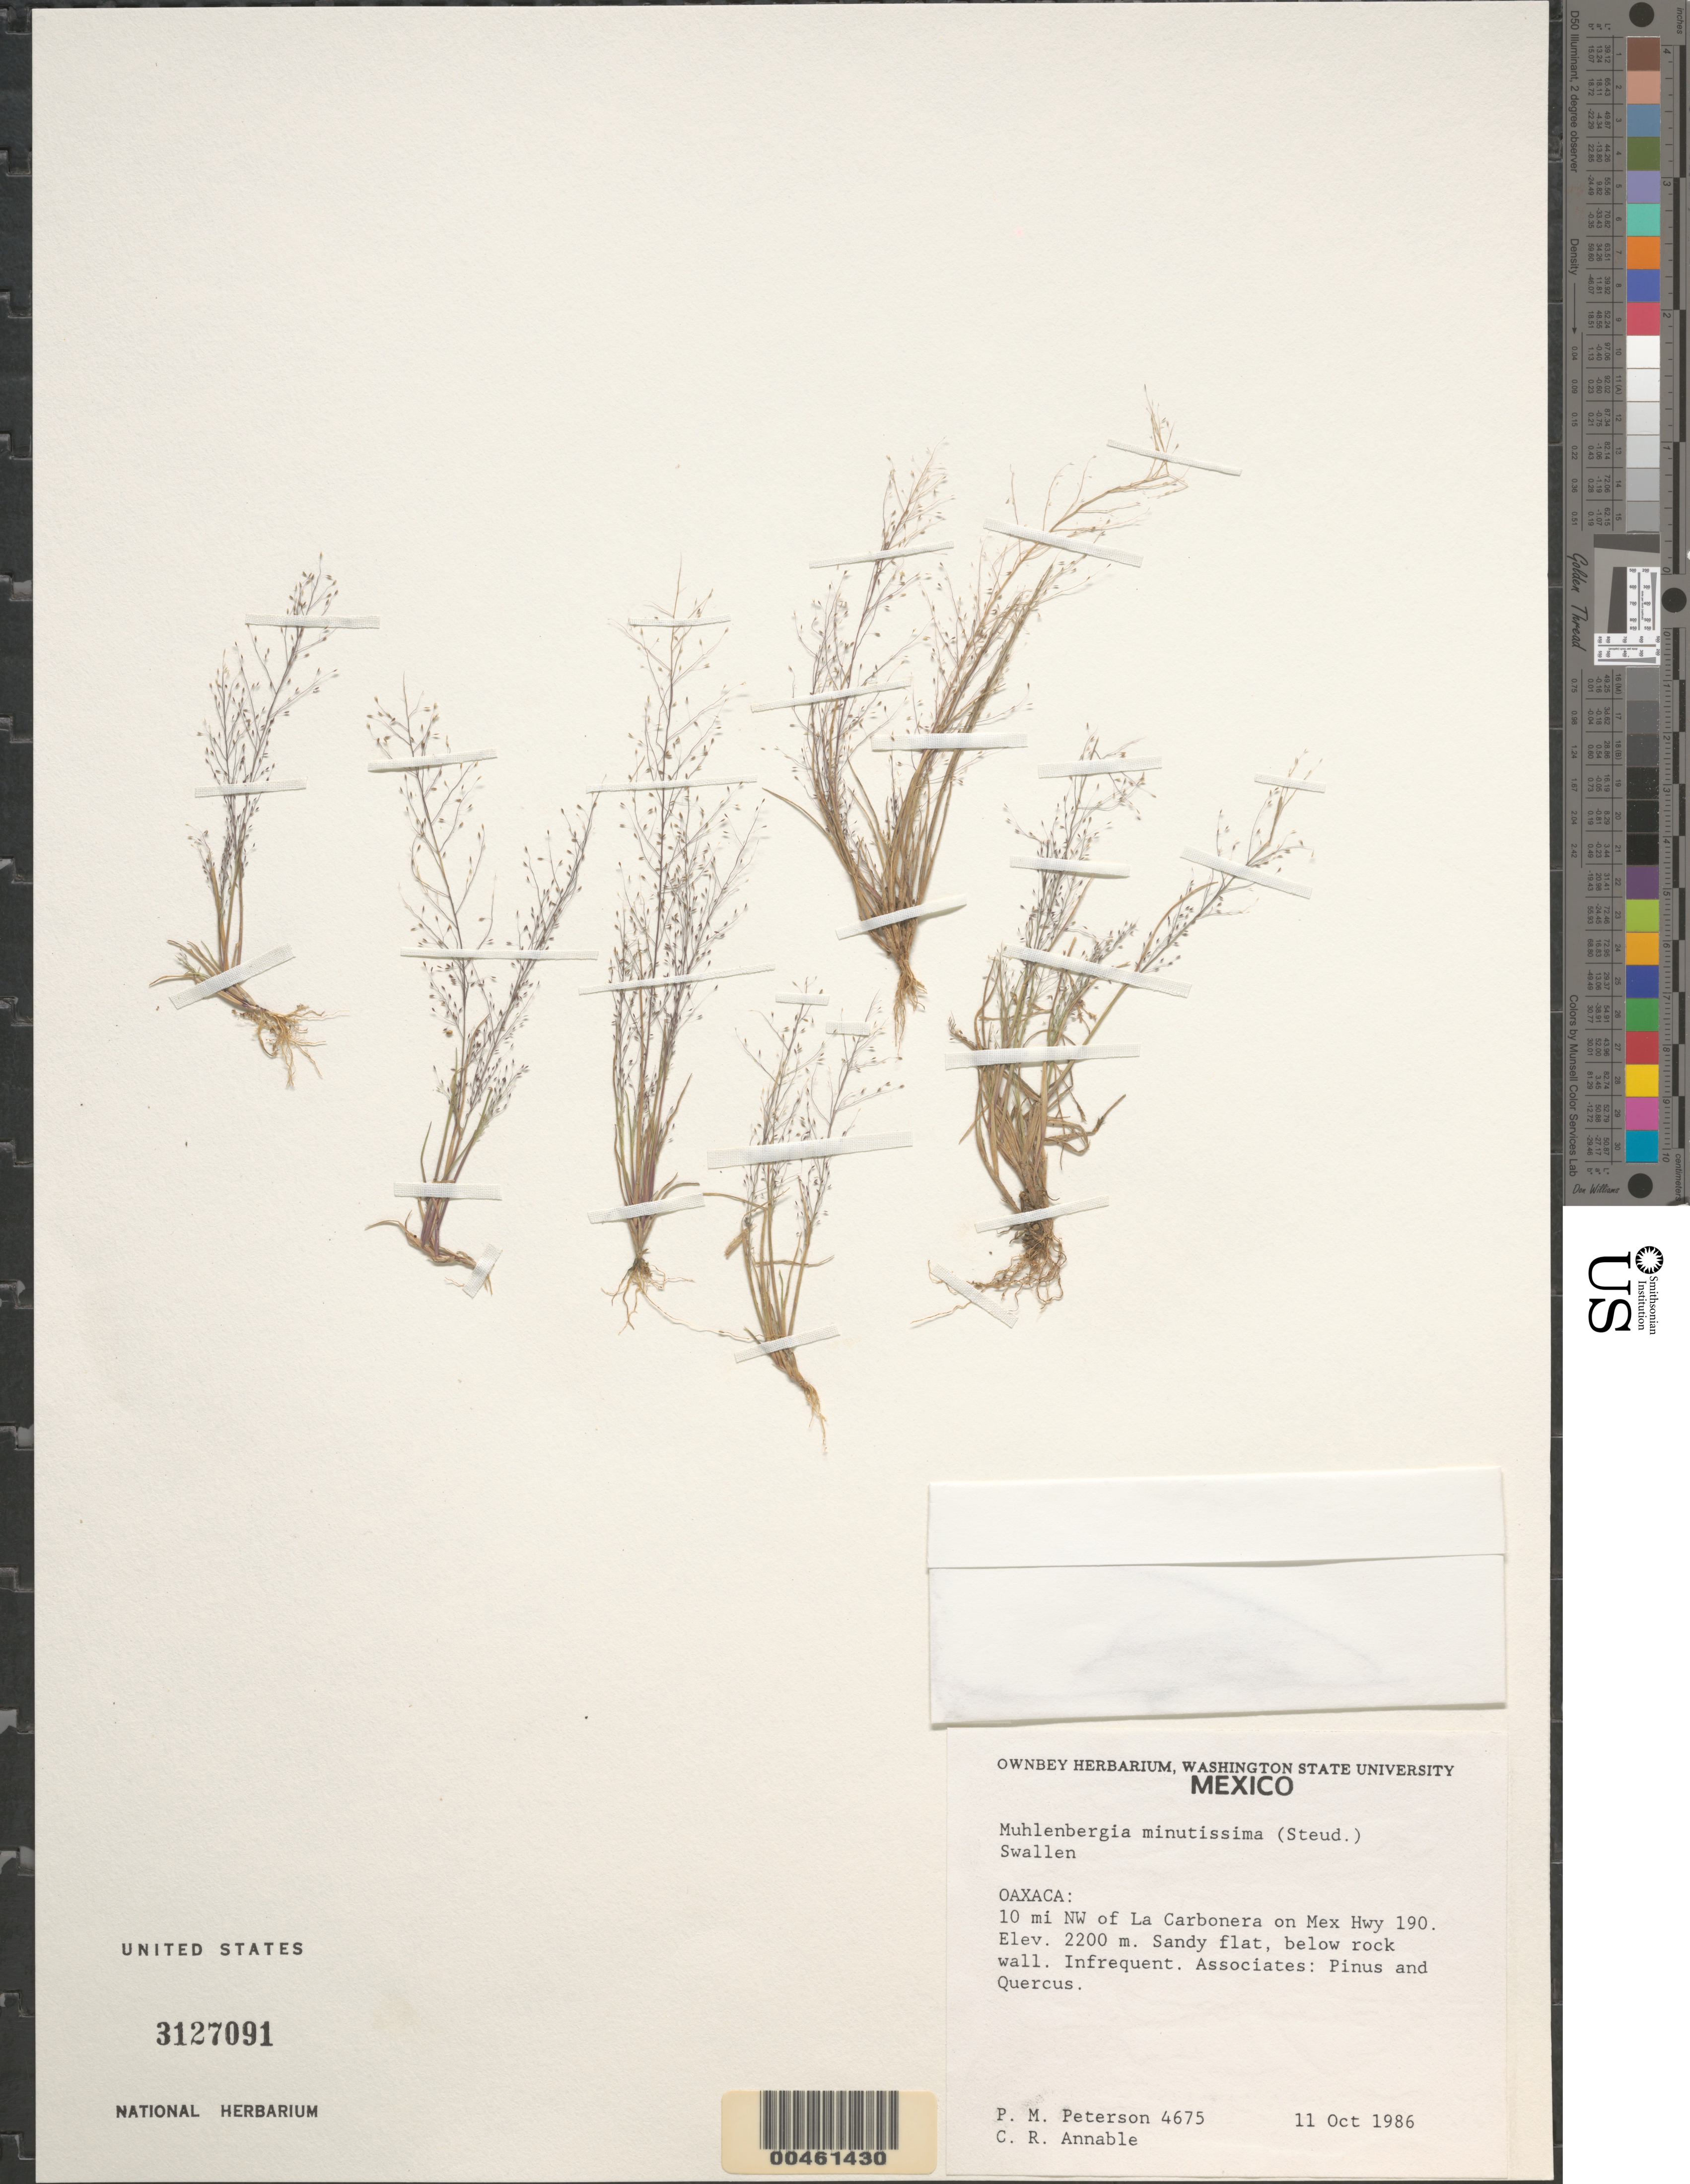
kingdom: Plantae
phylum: Tracheophyta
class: Liliopsida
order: Poales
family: Poaceae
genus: Muhlenbergia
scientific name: Muhlenbergia minutissima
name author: (Steud.) Swallen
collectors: P. M. Peterson & C. R. Annable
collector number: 04675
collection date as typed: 11 Oct 1986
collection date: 1986-10-11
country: Mexico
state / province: Oaxaca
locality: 10 miles Northwest of La Carbonera on Mex Hwy 190.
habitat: Sandy flat, below rock wall. Associated with Quercus and Pinus.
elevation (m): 2200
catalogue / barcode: US 3127091